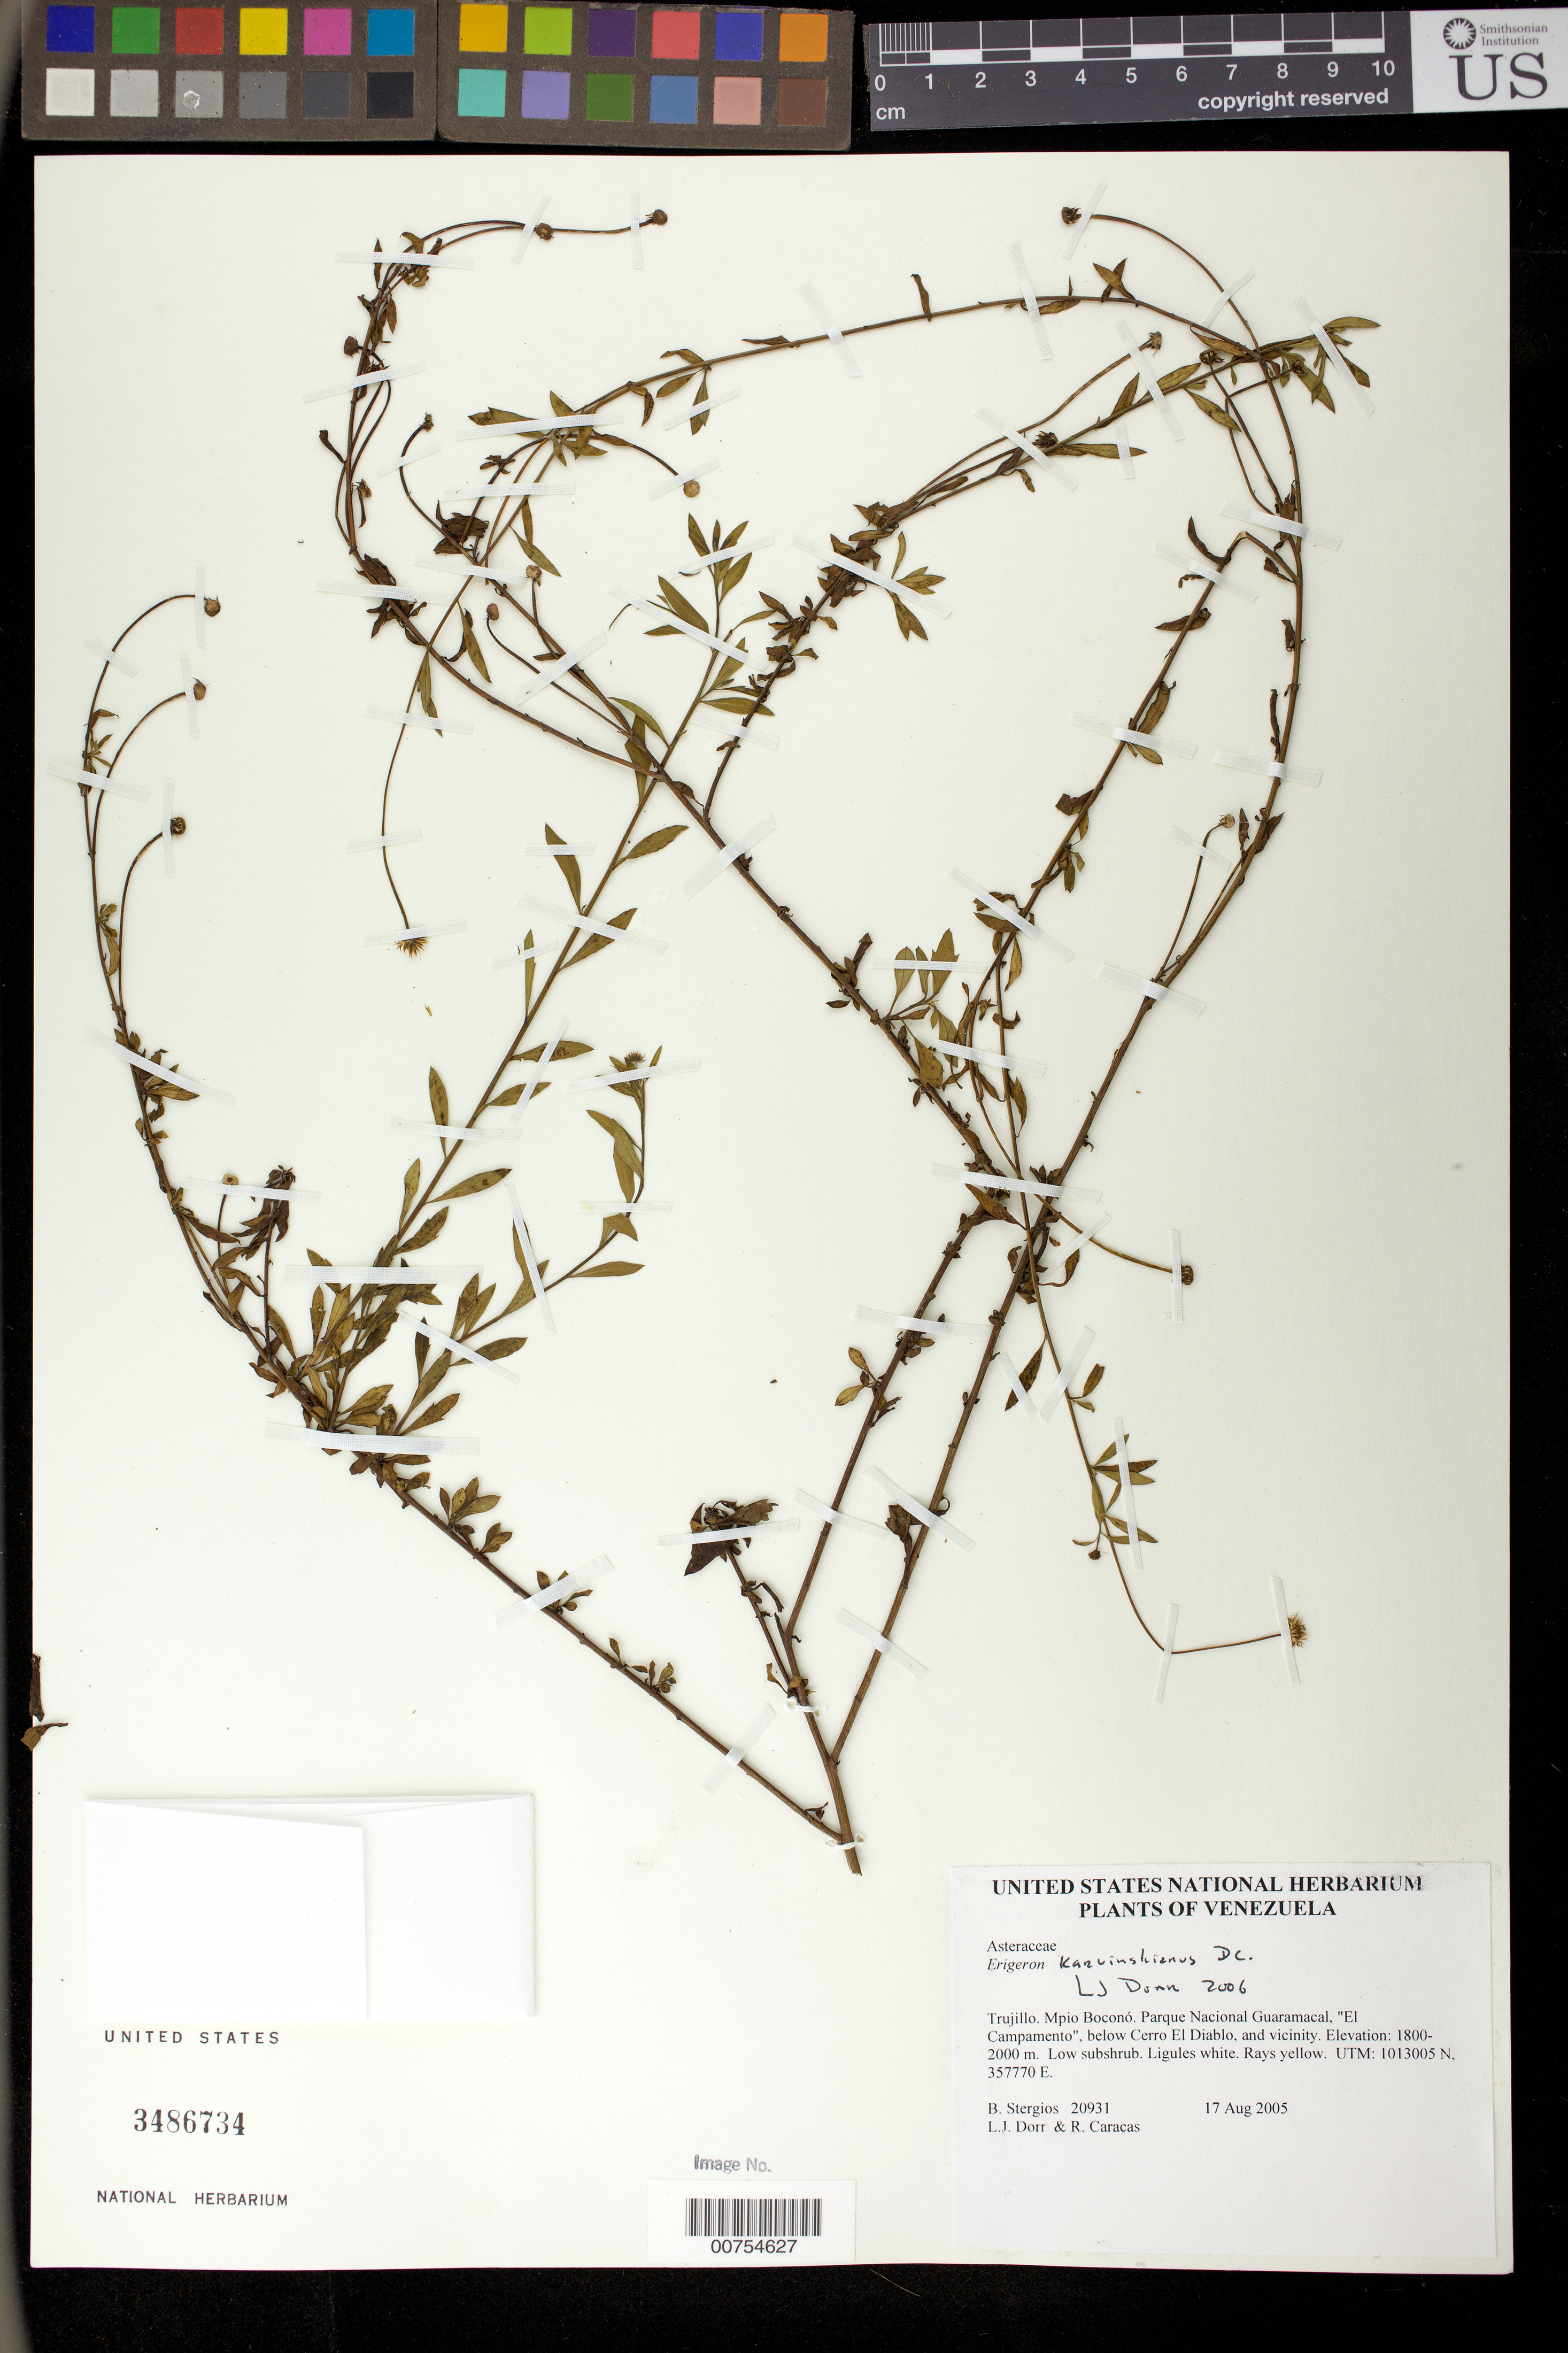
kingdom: Plantae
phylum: Tracheophyta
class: Magnoliopsida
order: Asterales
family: Asteraceae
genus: Erigeron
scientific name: Erigeron karvinskianus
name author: DC.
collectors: B. G. Stergios, L. J. Dorr & R. Caracas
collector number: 20931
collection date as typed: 17 Aug 2005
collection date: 2005-08-17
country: Venezuela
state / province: Trujillo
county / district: Boconó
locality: Parque Nacional Guaramacal, "El Campamento", below Cerro El Diablo, and vicinity.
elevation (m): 1800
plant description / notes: PORT, US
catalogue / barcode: US 3486734